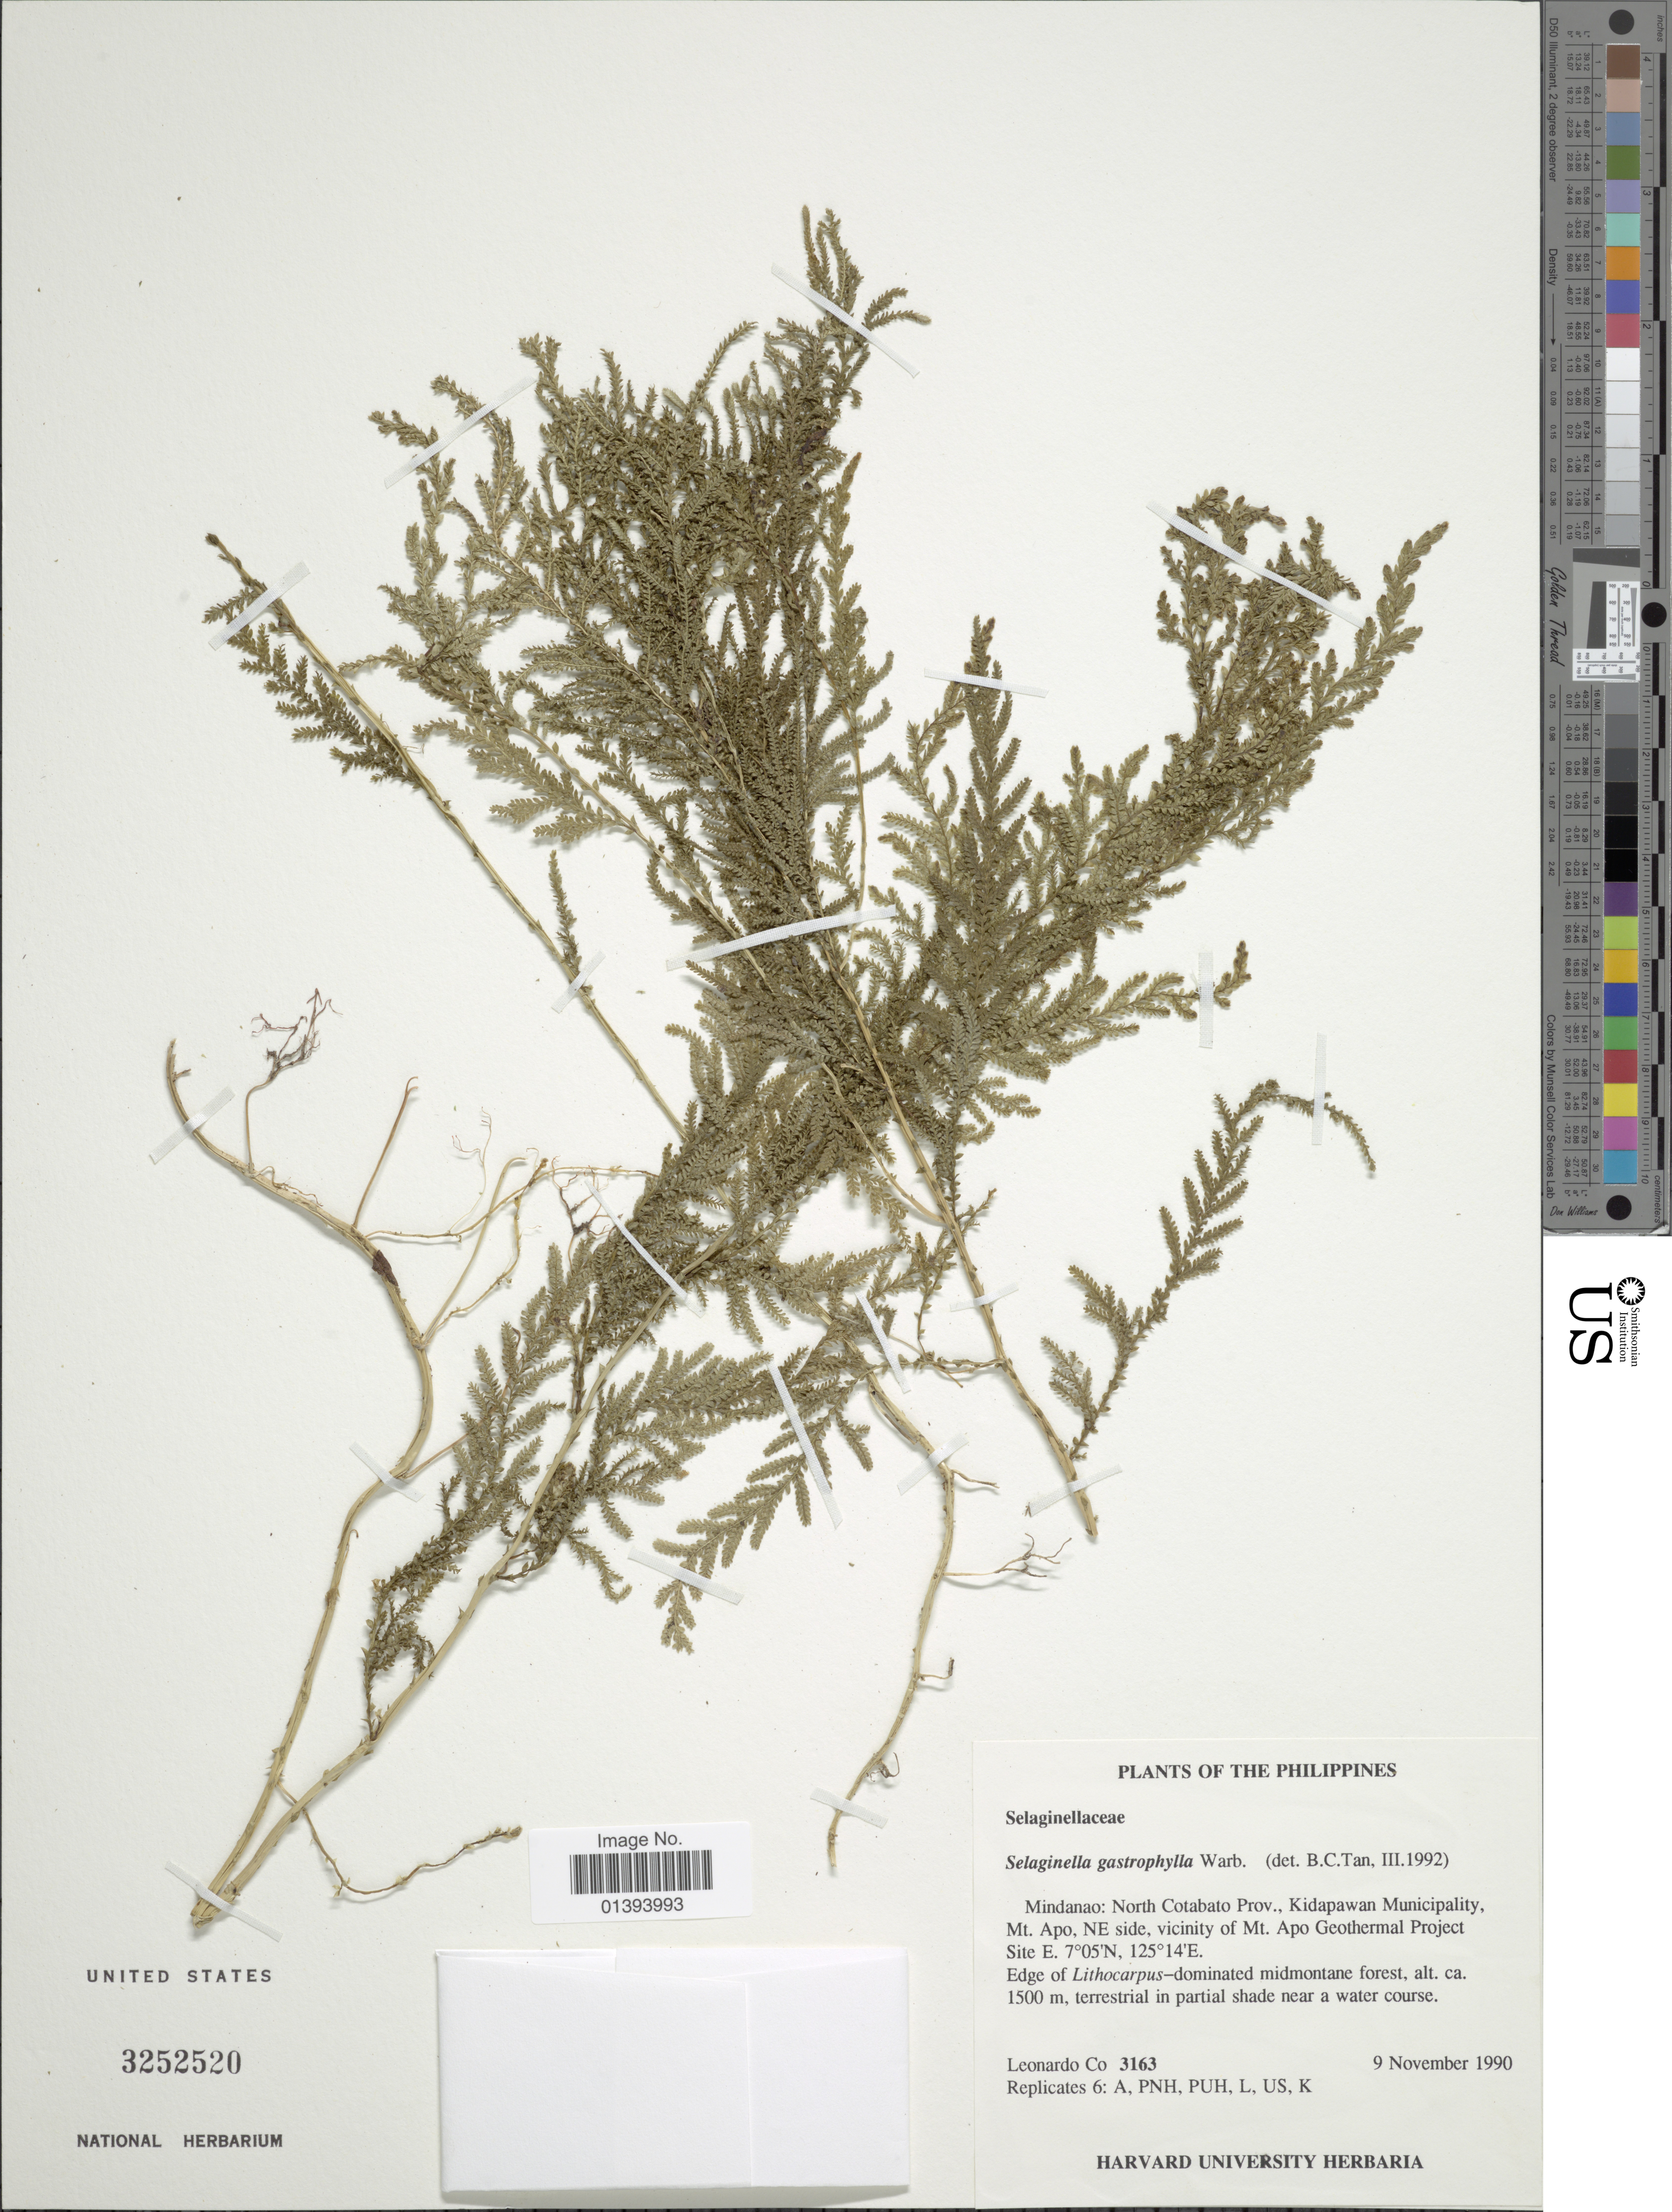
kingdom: Plantae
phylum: Tracheophyta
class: Lycopodiopsida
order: Selaginellales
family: Selaginellaceae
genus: Selaginella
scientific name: Selaginella gastrophylla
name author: Warb.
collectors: L. Co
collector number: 3163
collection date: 1990-11-09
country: Philippines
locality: Mindanao: North Cotabato Prov., Kidapawan Municipality, Mt. Apo, NE side, vicinity of Mt. Apo Geothermal Project Site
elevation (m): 1500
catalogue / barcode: US 3252520